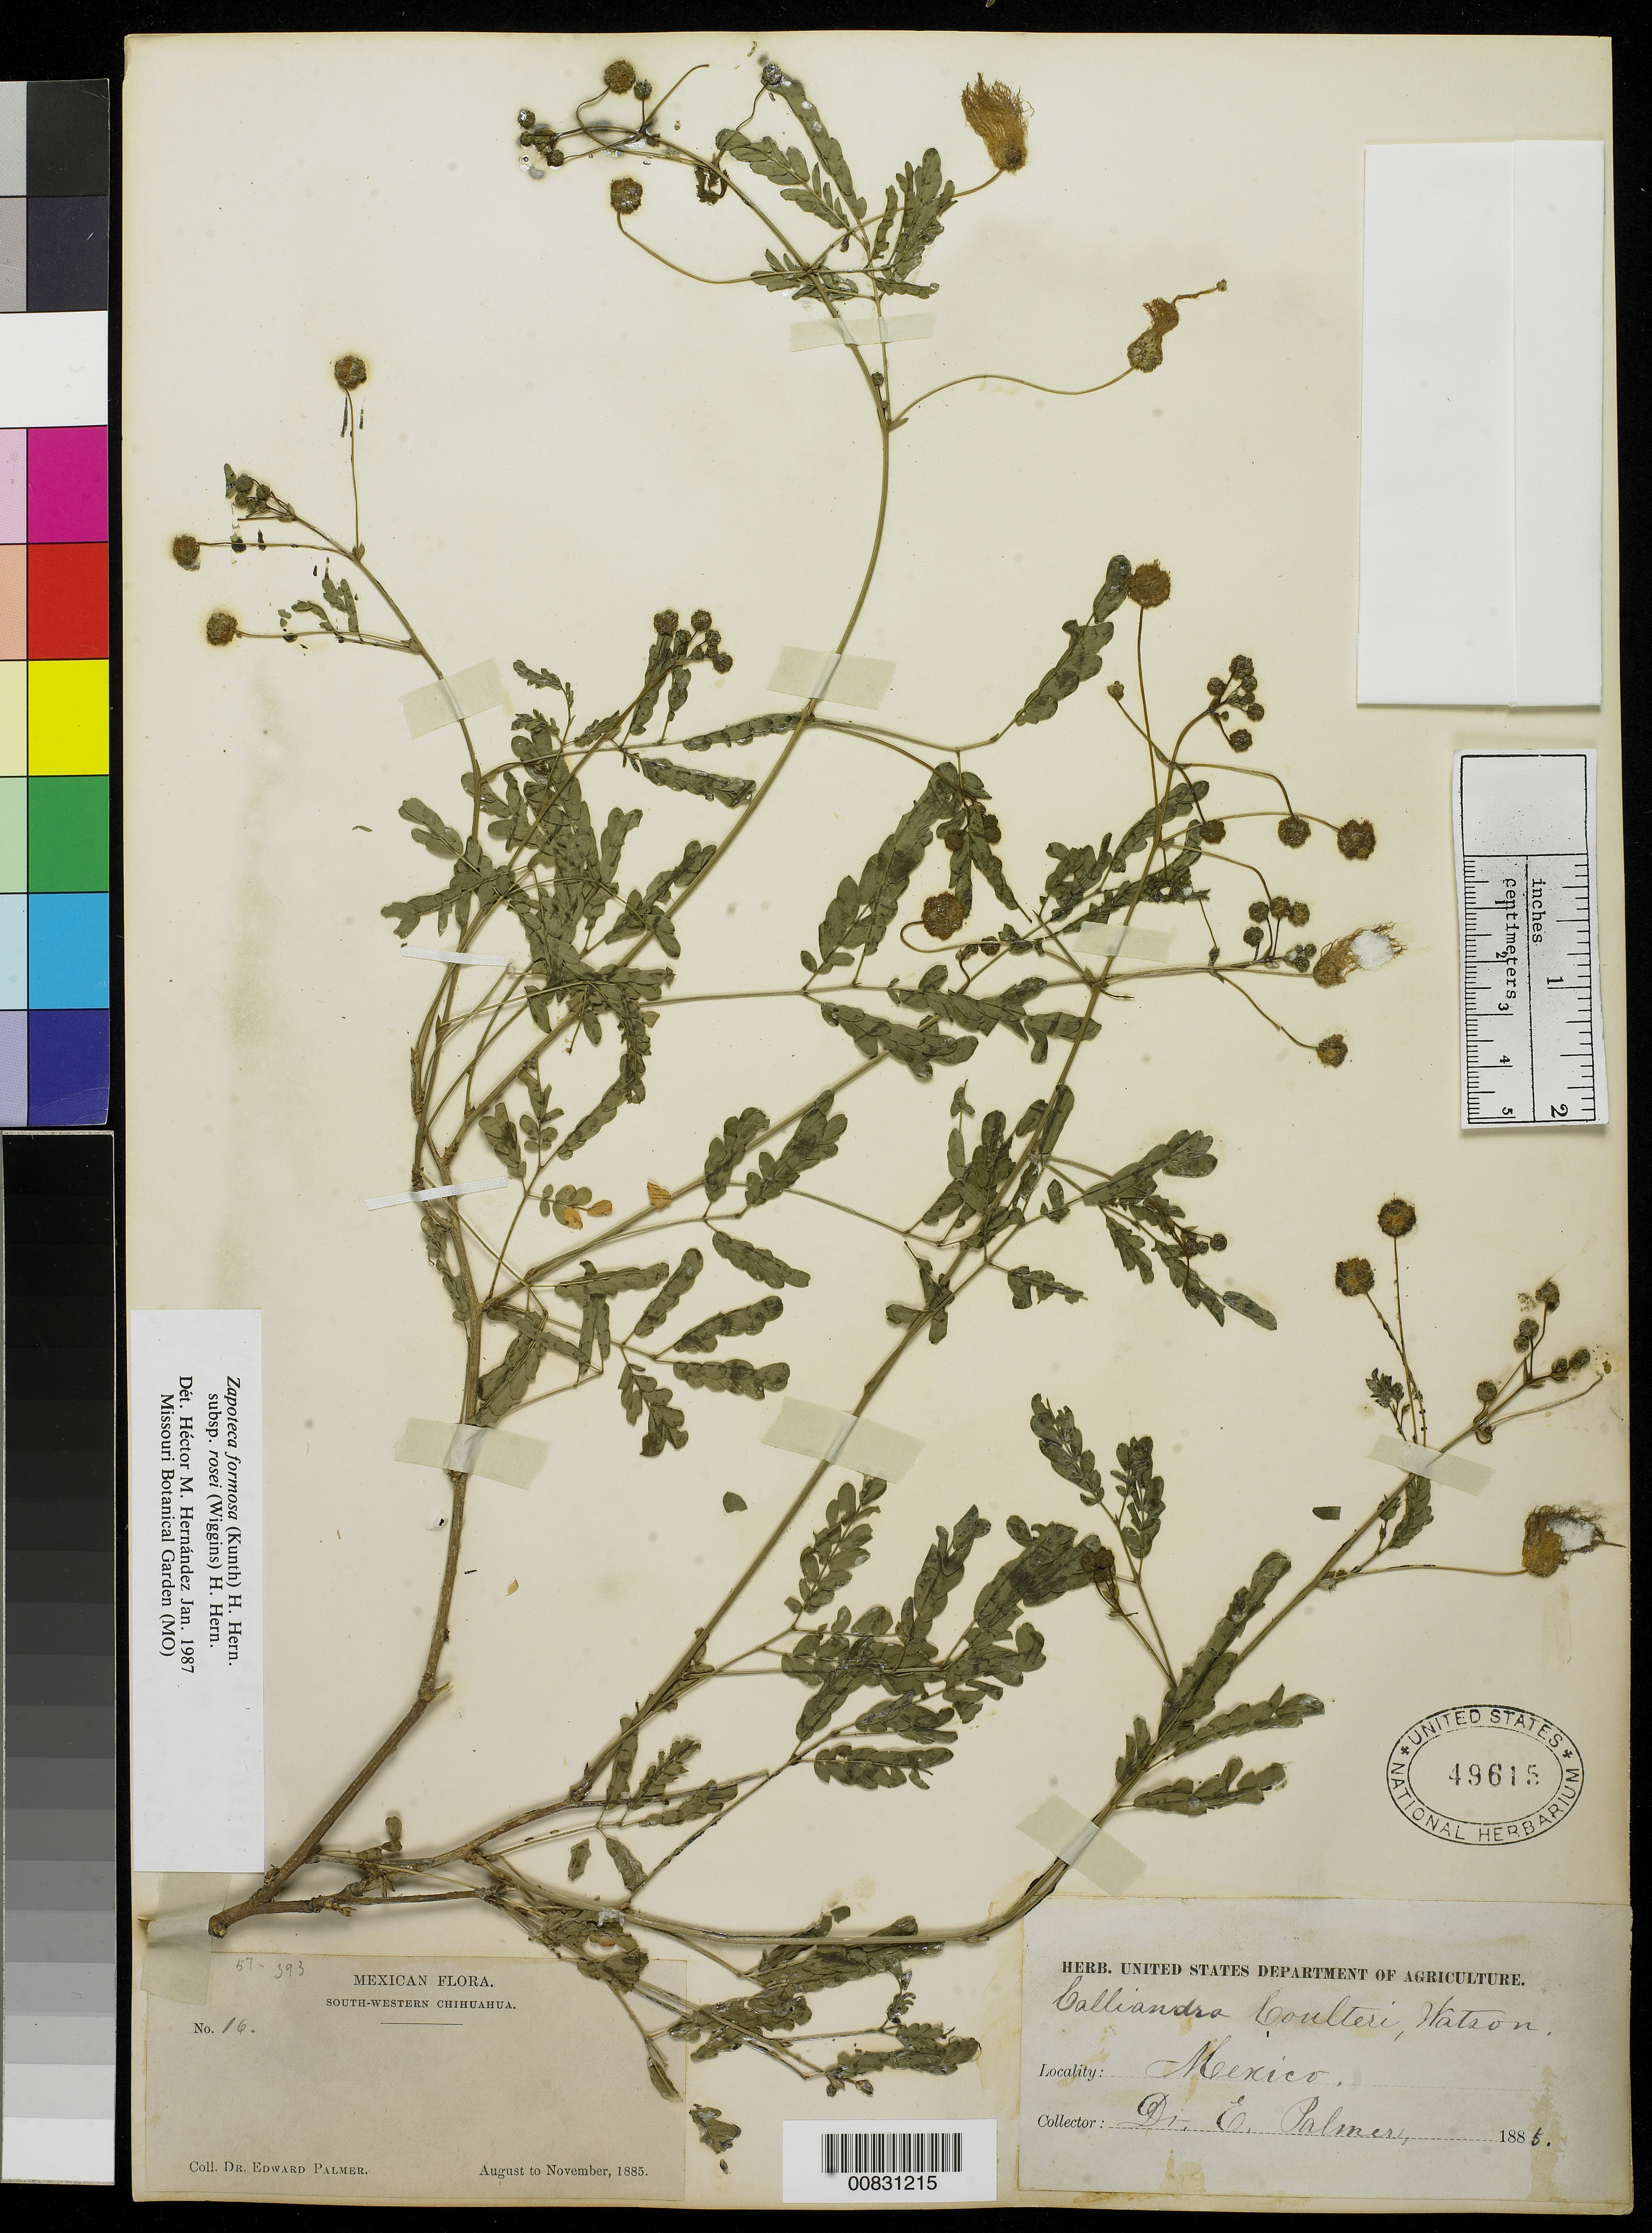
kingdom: Plantae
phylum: Tracheophyta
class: Magnoliopsida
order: Fabales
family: Fabaceae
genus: Zapoteca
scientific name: Zapoteca formosa subsp. rosei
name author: (Wiggins) H.M. Hern.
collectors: E. Palmer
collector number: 16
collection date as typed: Aug 1885 to -- Nov 1885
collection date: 1885-08/1885-11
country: Mexico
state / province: Chihuahua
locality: South-Western Chihuahua.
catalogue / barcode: US 49615